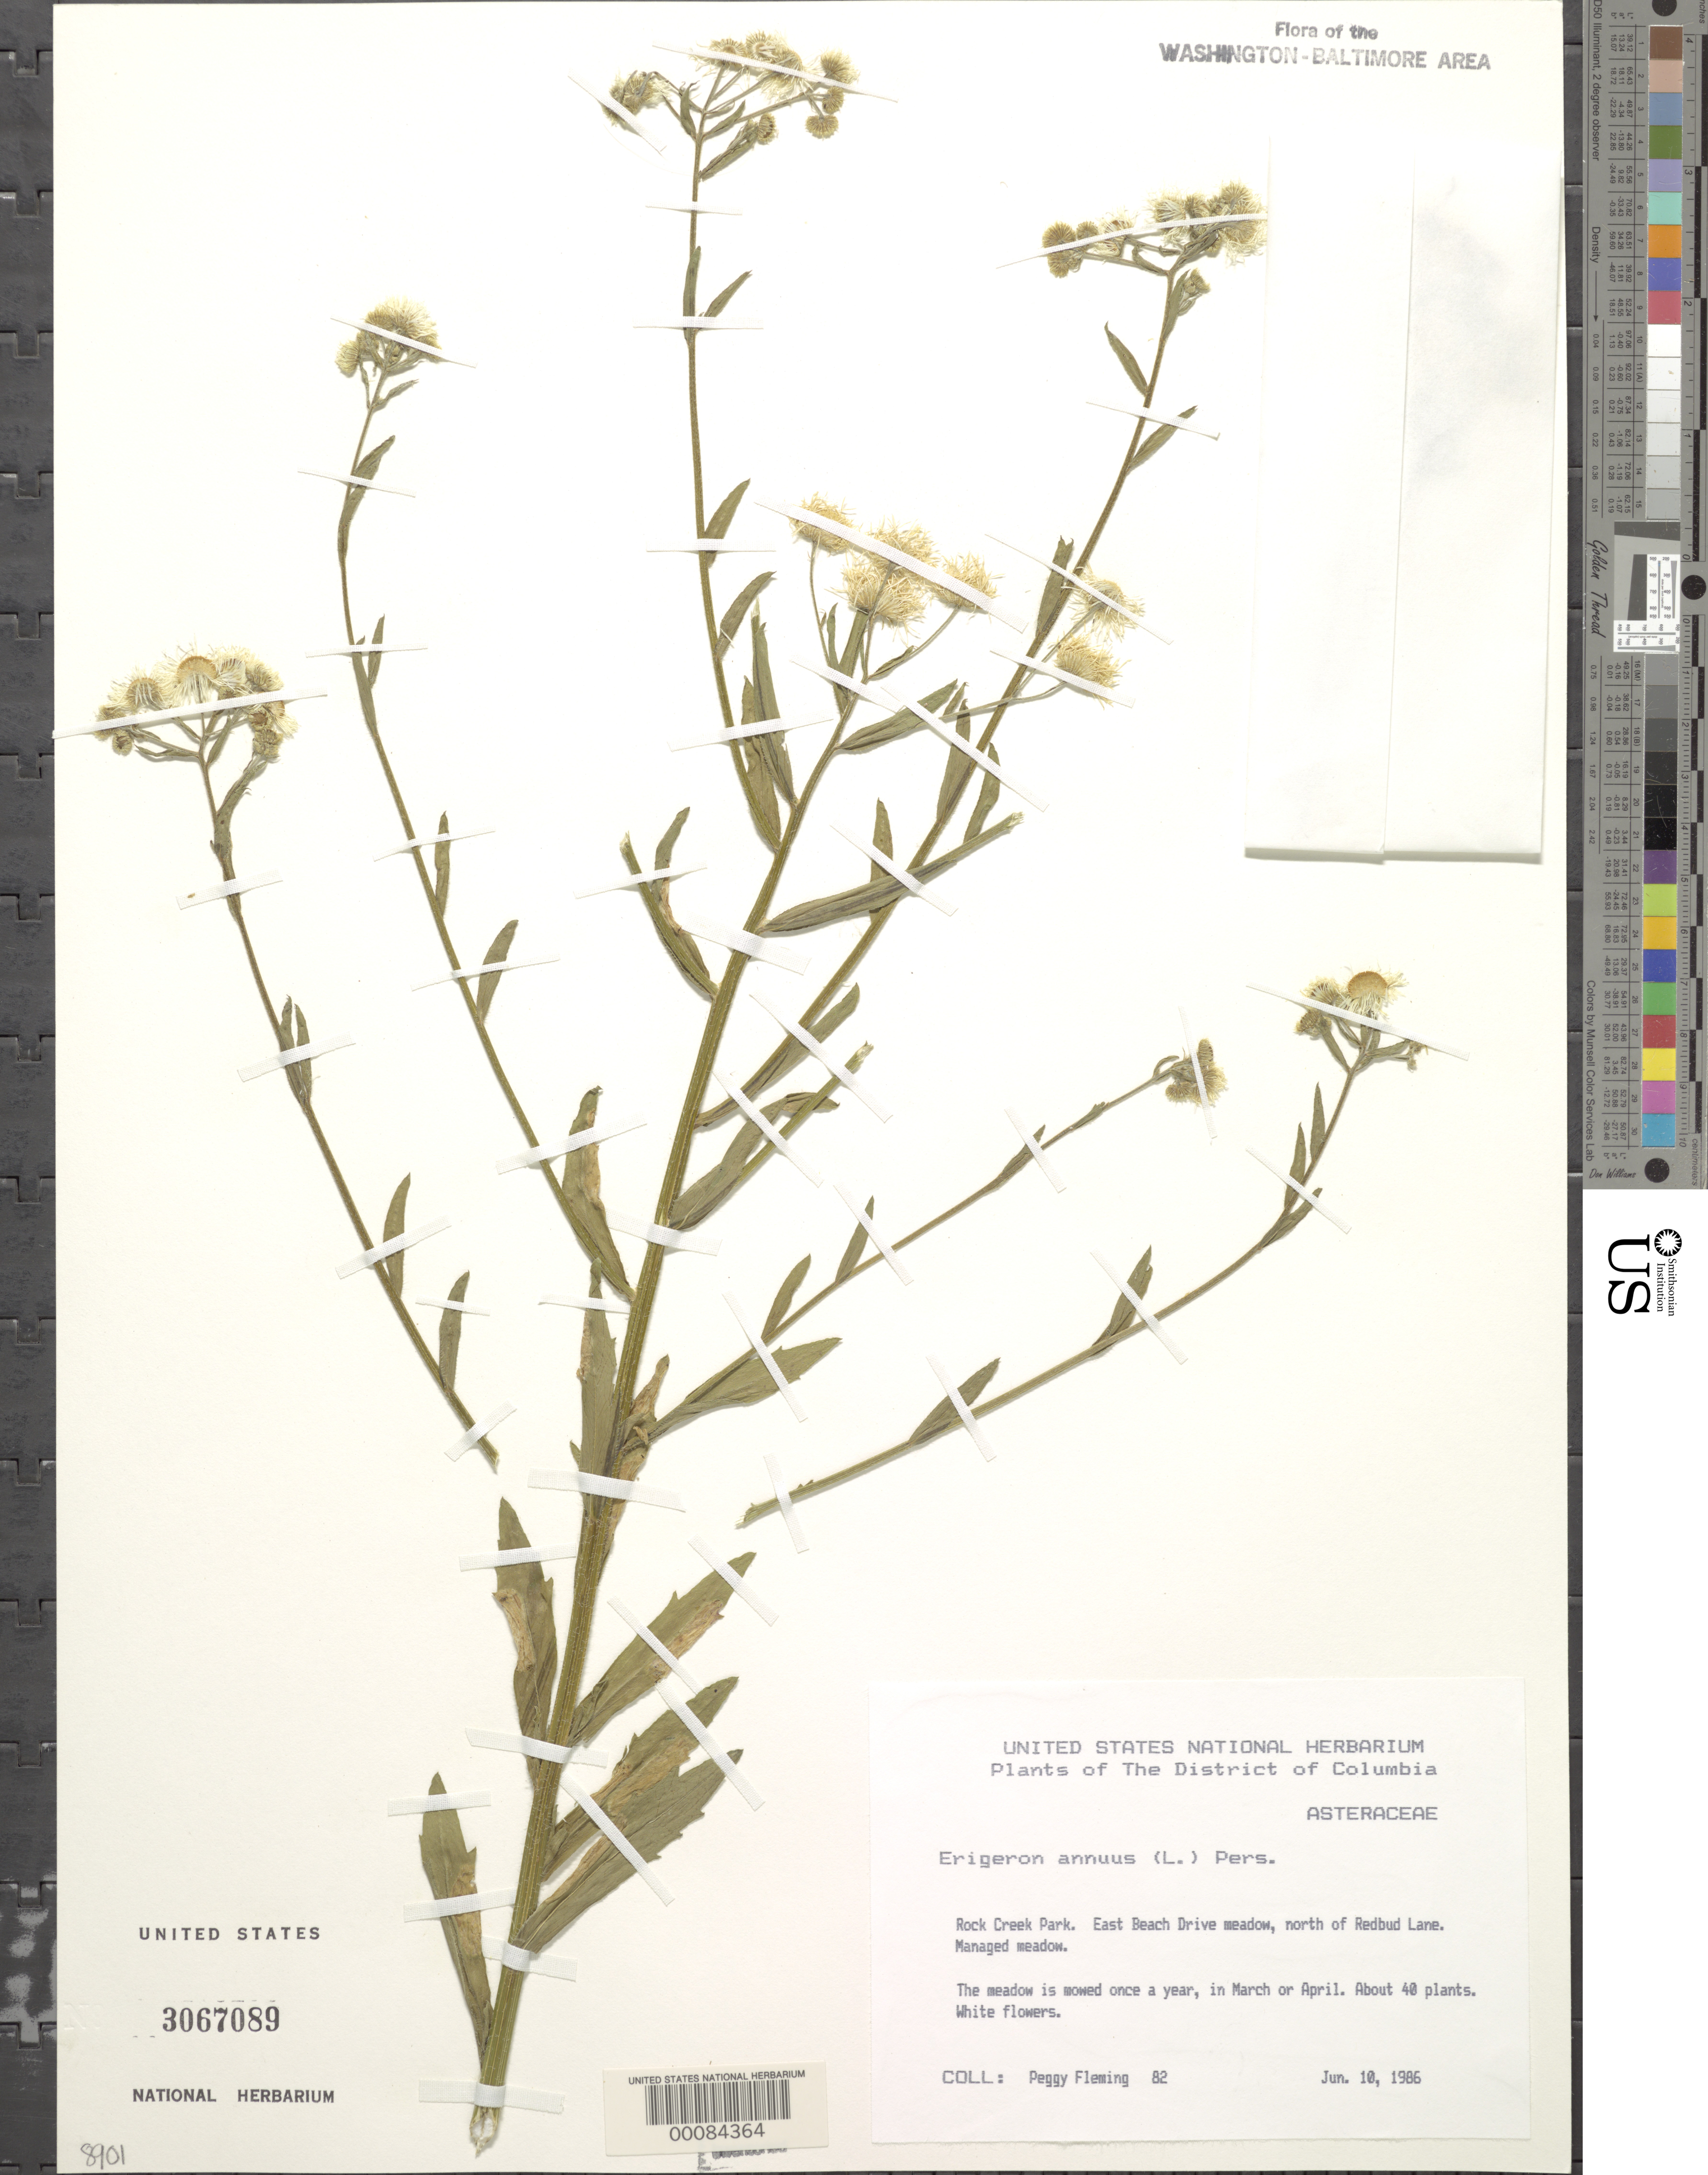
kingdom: Plantae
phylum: Tracheophyta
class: Magnoliopsida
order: Asterales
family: Asteraceae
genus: Erigeron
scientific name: Erigeron annuus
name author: (L.) Pers.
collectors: P. Fleming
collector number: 82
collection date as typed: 10 Jun 1986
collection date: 1986-06-10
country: United States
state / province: District of Columbia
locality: Rock Creek Park east Beach Drive meadow Rock Creek Park & vicinity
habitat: Managed meadow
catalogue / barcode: US 3067089